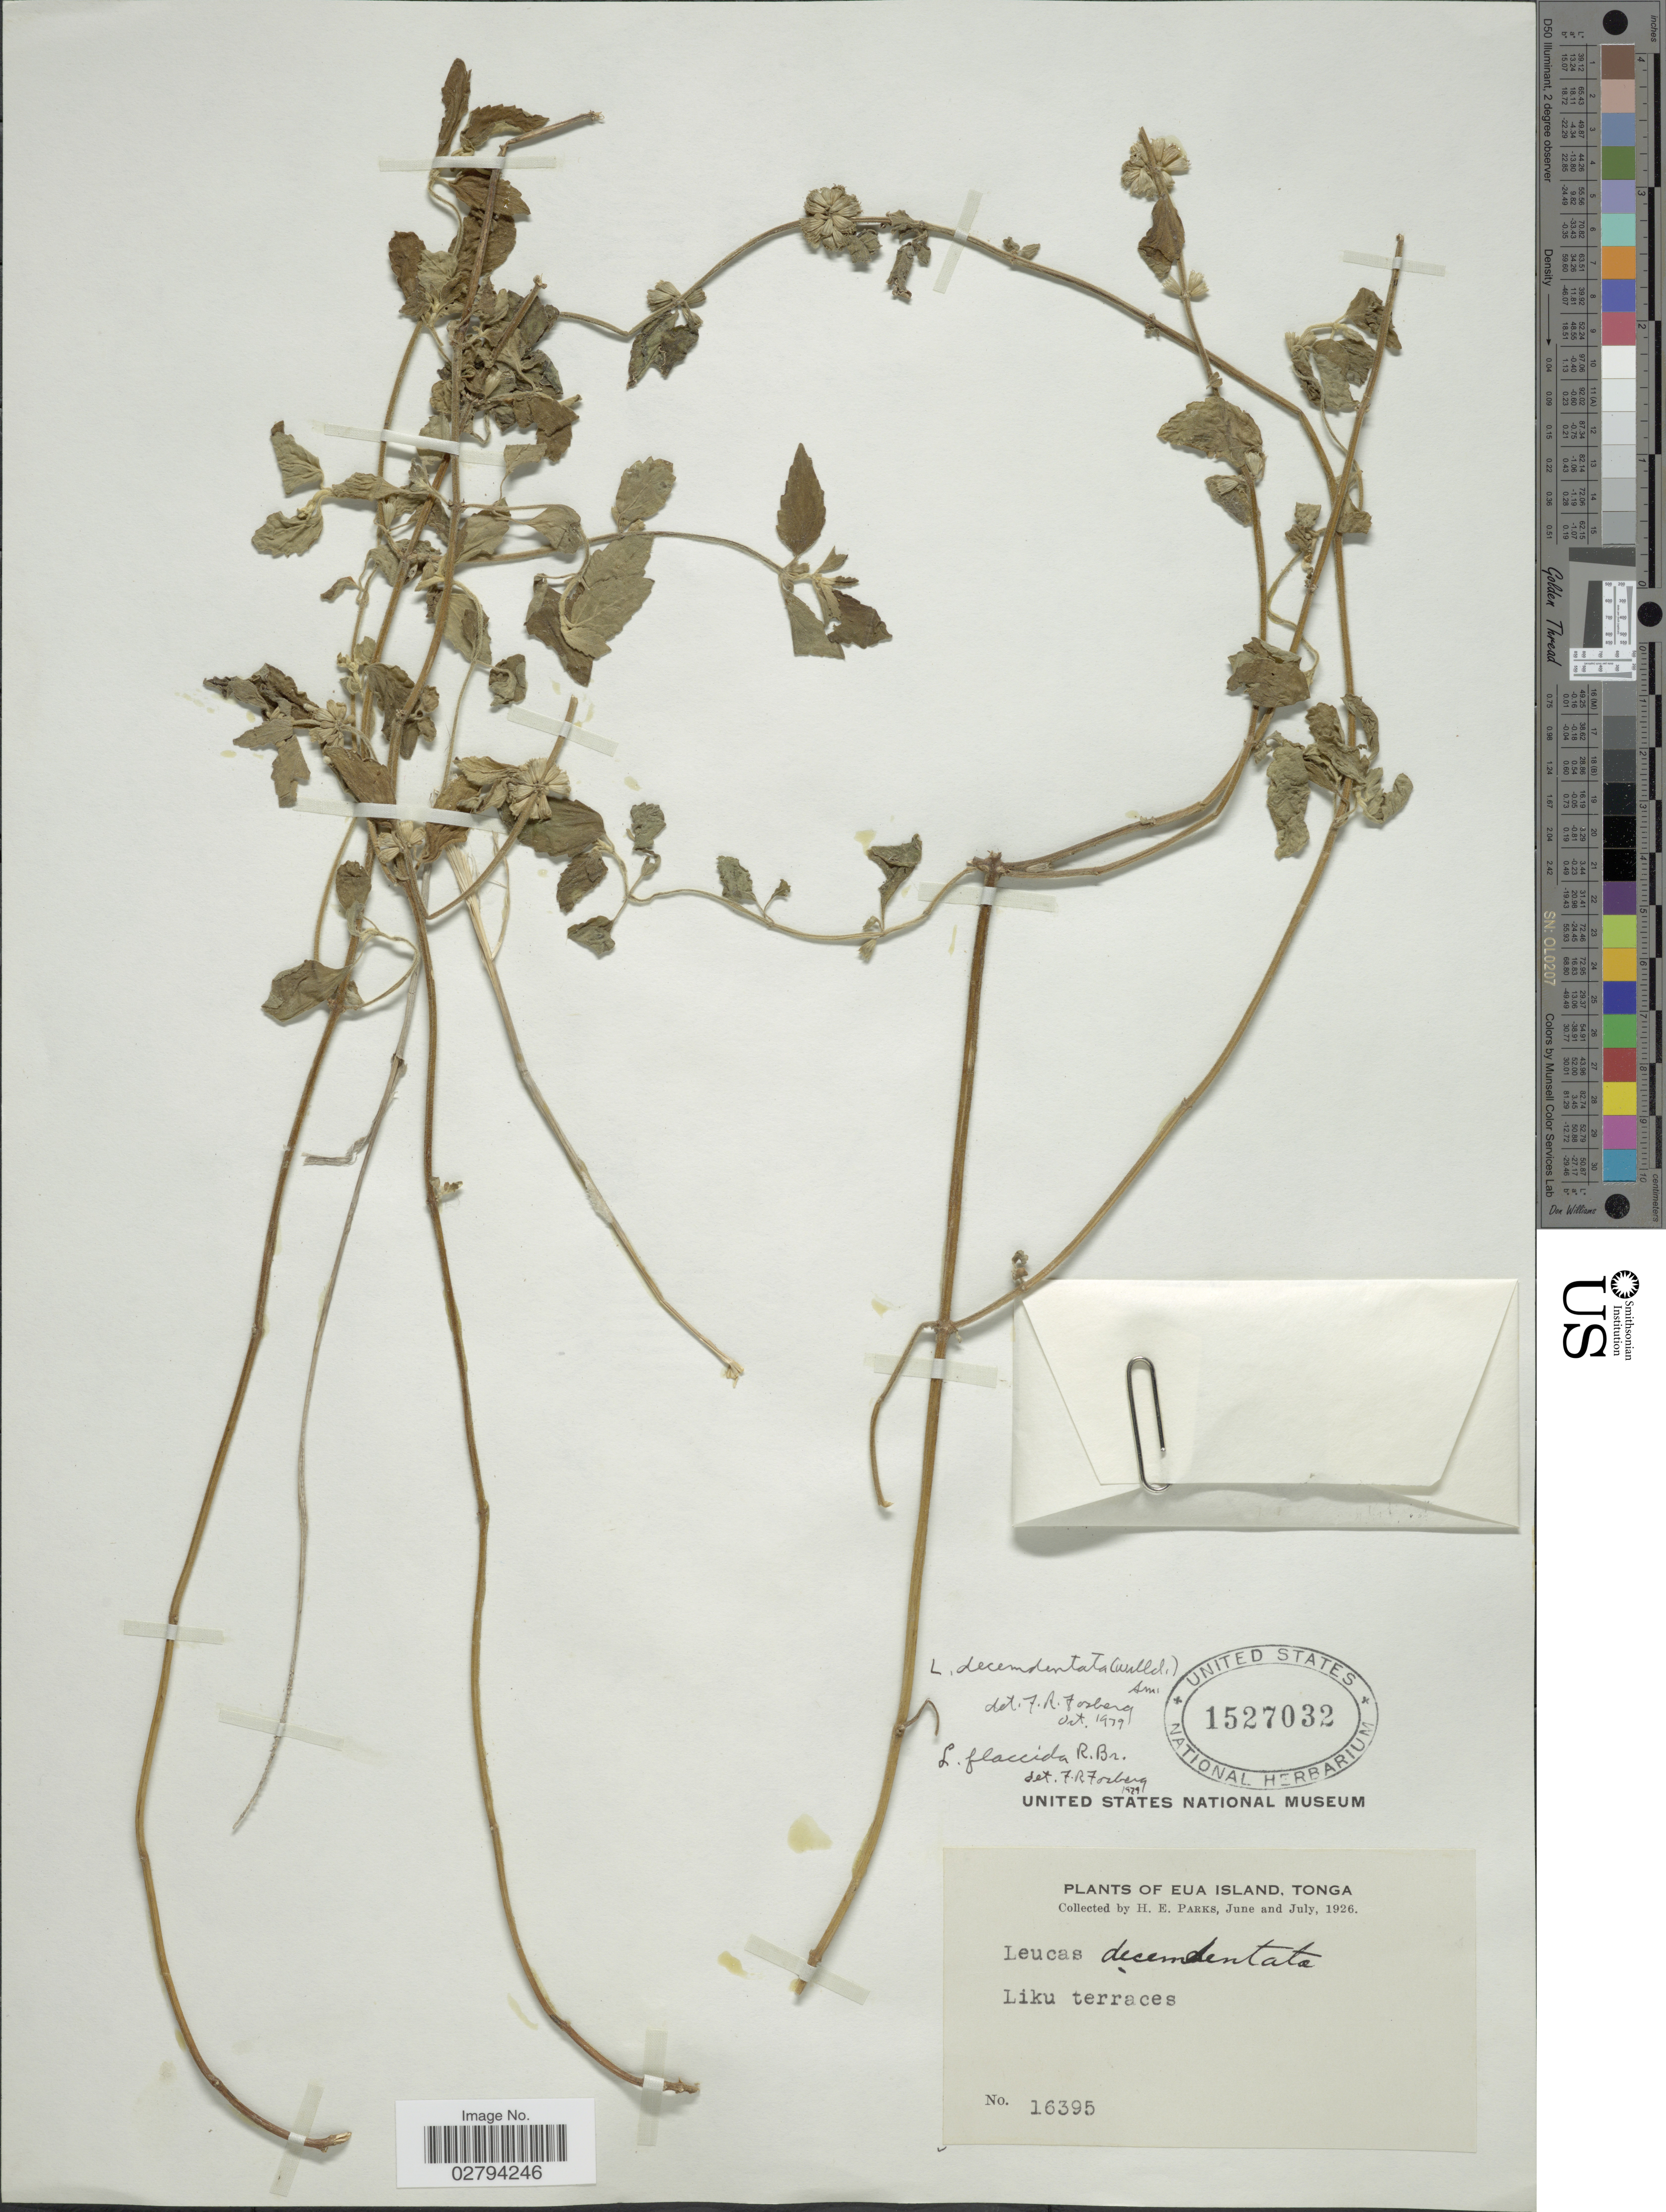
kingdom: Plantae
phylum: Tracheophyta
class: Magnoliopsida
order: Lamiales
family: Lamiaceae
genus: Leucas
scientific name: Leucas decemdentata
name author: (Willd.) Sm.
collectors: H. E. Parks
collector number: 16395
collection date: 1926-06/1926-07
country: Tonga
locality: Eua Island, Tonga, Liku terraces.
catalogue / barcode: US 1527032